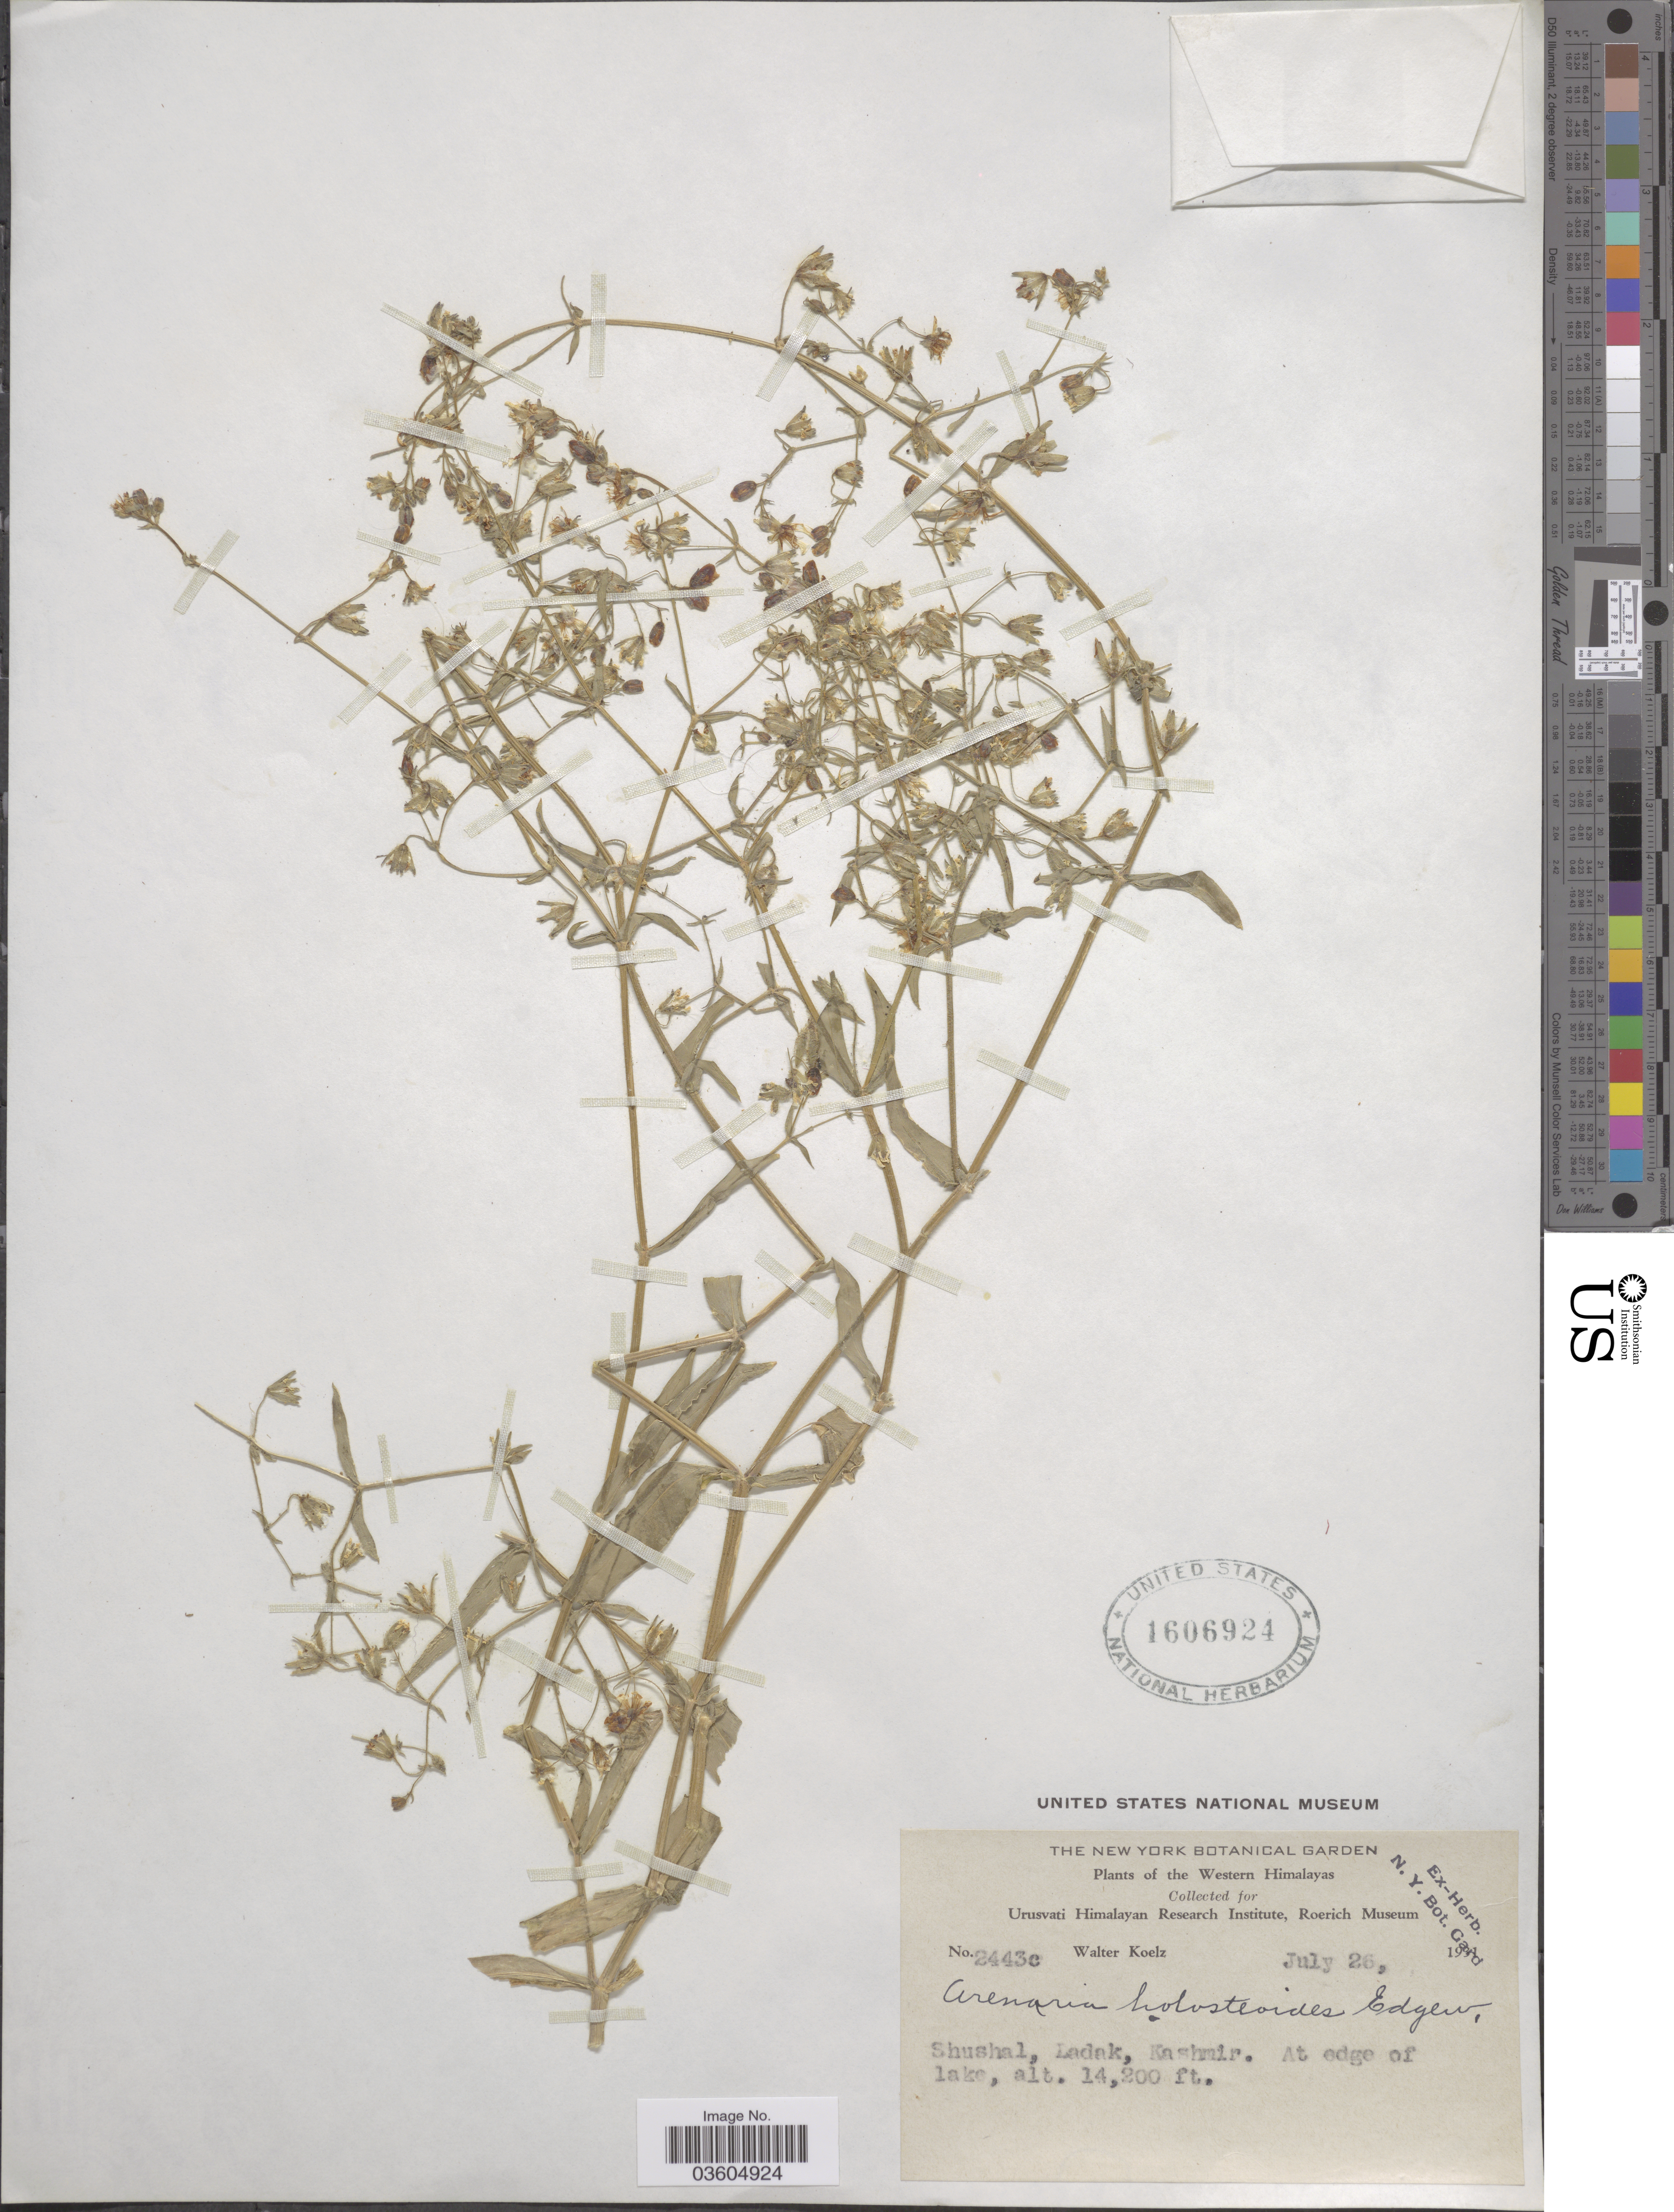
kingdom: Plantae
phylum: Tracheophyta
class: Magnoliopsida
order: Caryophyllales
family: Caryophyllaceae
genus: Lepyrodiclis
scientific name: Lepyrodiclis holosteoides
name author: (C.A. Mey.) Fenzl ex Fisch. & C.A. Mey.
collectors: W. N. Koelz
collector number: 2443c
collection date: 1931-07-26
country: India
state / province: Ladakh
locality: Shushal, Ladak, Kashmir. At edge of lake.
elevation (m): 4328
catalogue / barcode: US 1606924